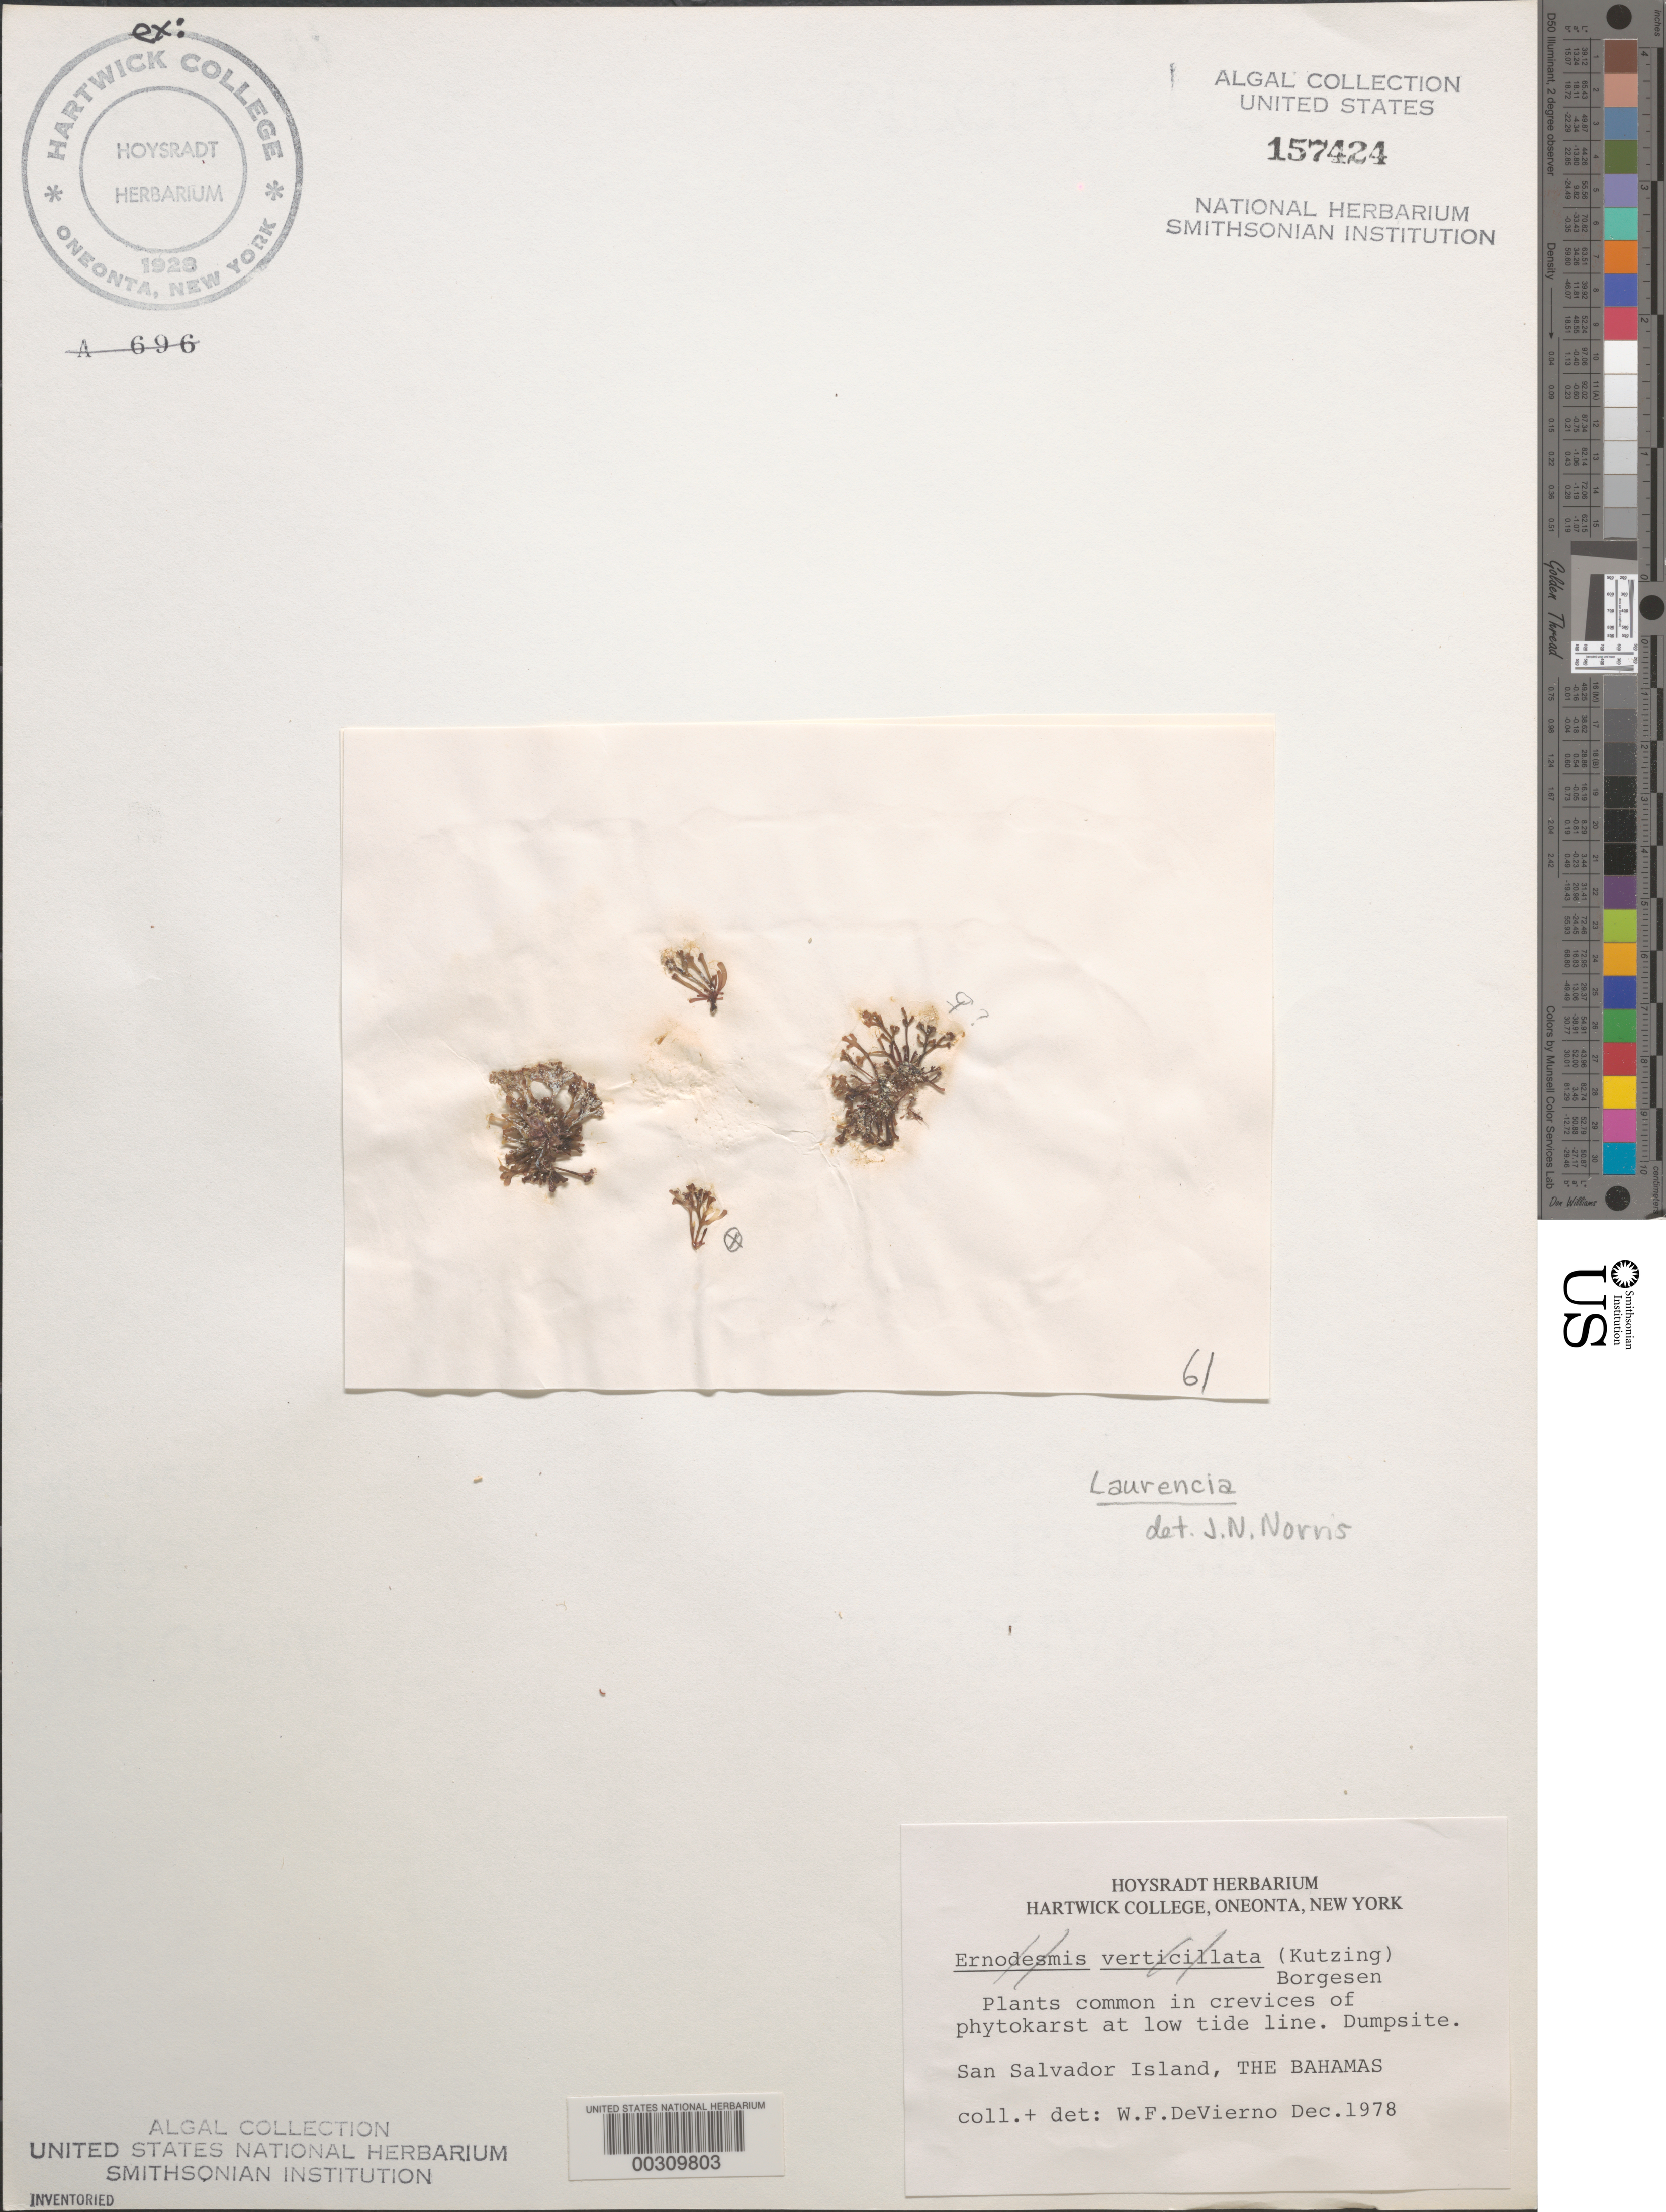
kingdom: Plantae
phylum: Rhodophyta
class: Florideophyceae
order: Ceramiales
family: Rhodomelaceae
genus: Laurencia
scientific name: Laurencia sp.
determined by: Norris, James N.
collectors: W. Devierno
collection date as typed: Dec 1978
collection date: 1978-12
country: Bahamas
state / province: San Salvador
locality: Dumpsite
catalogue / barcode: US 157424